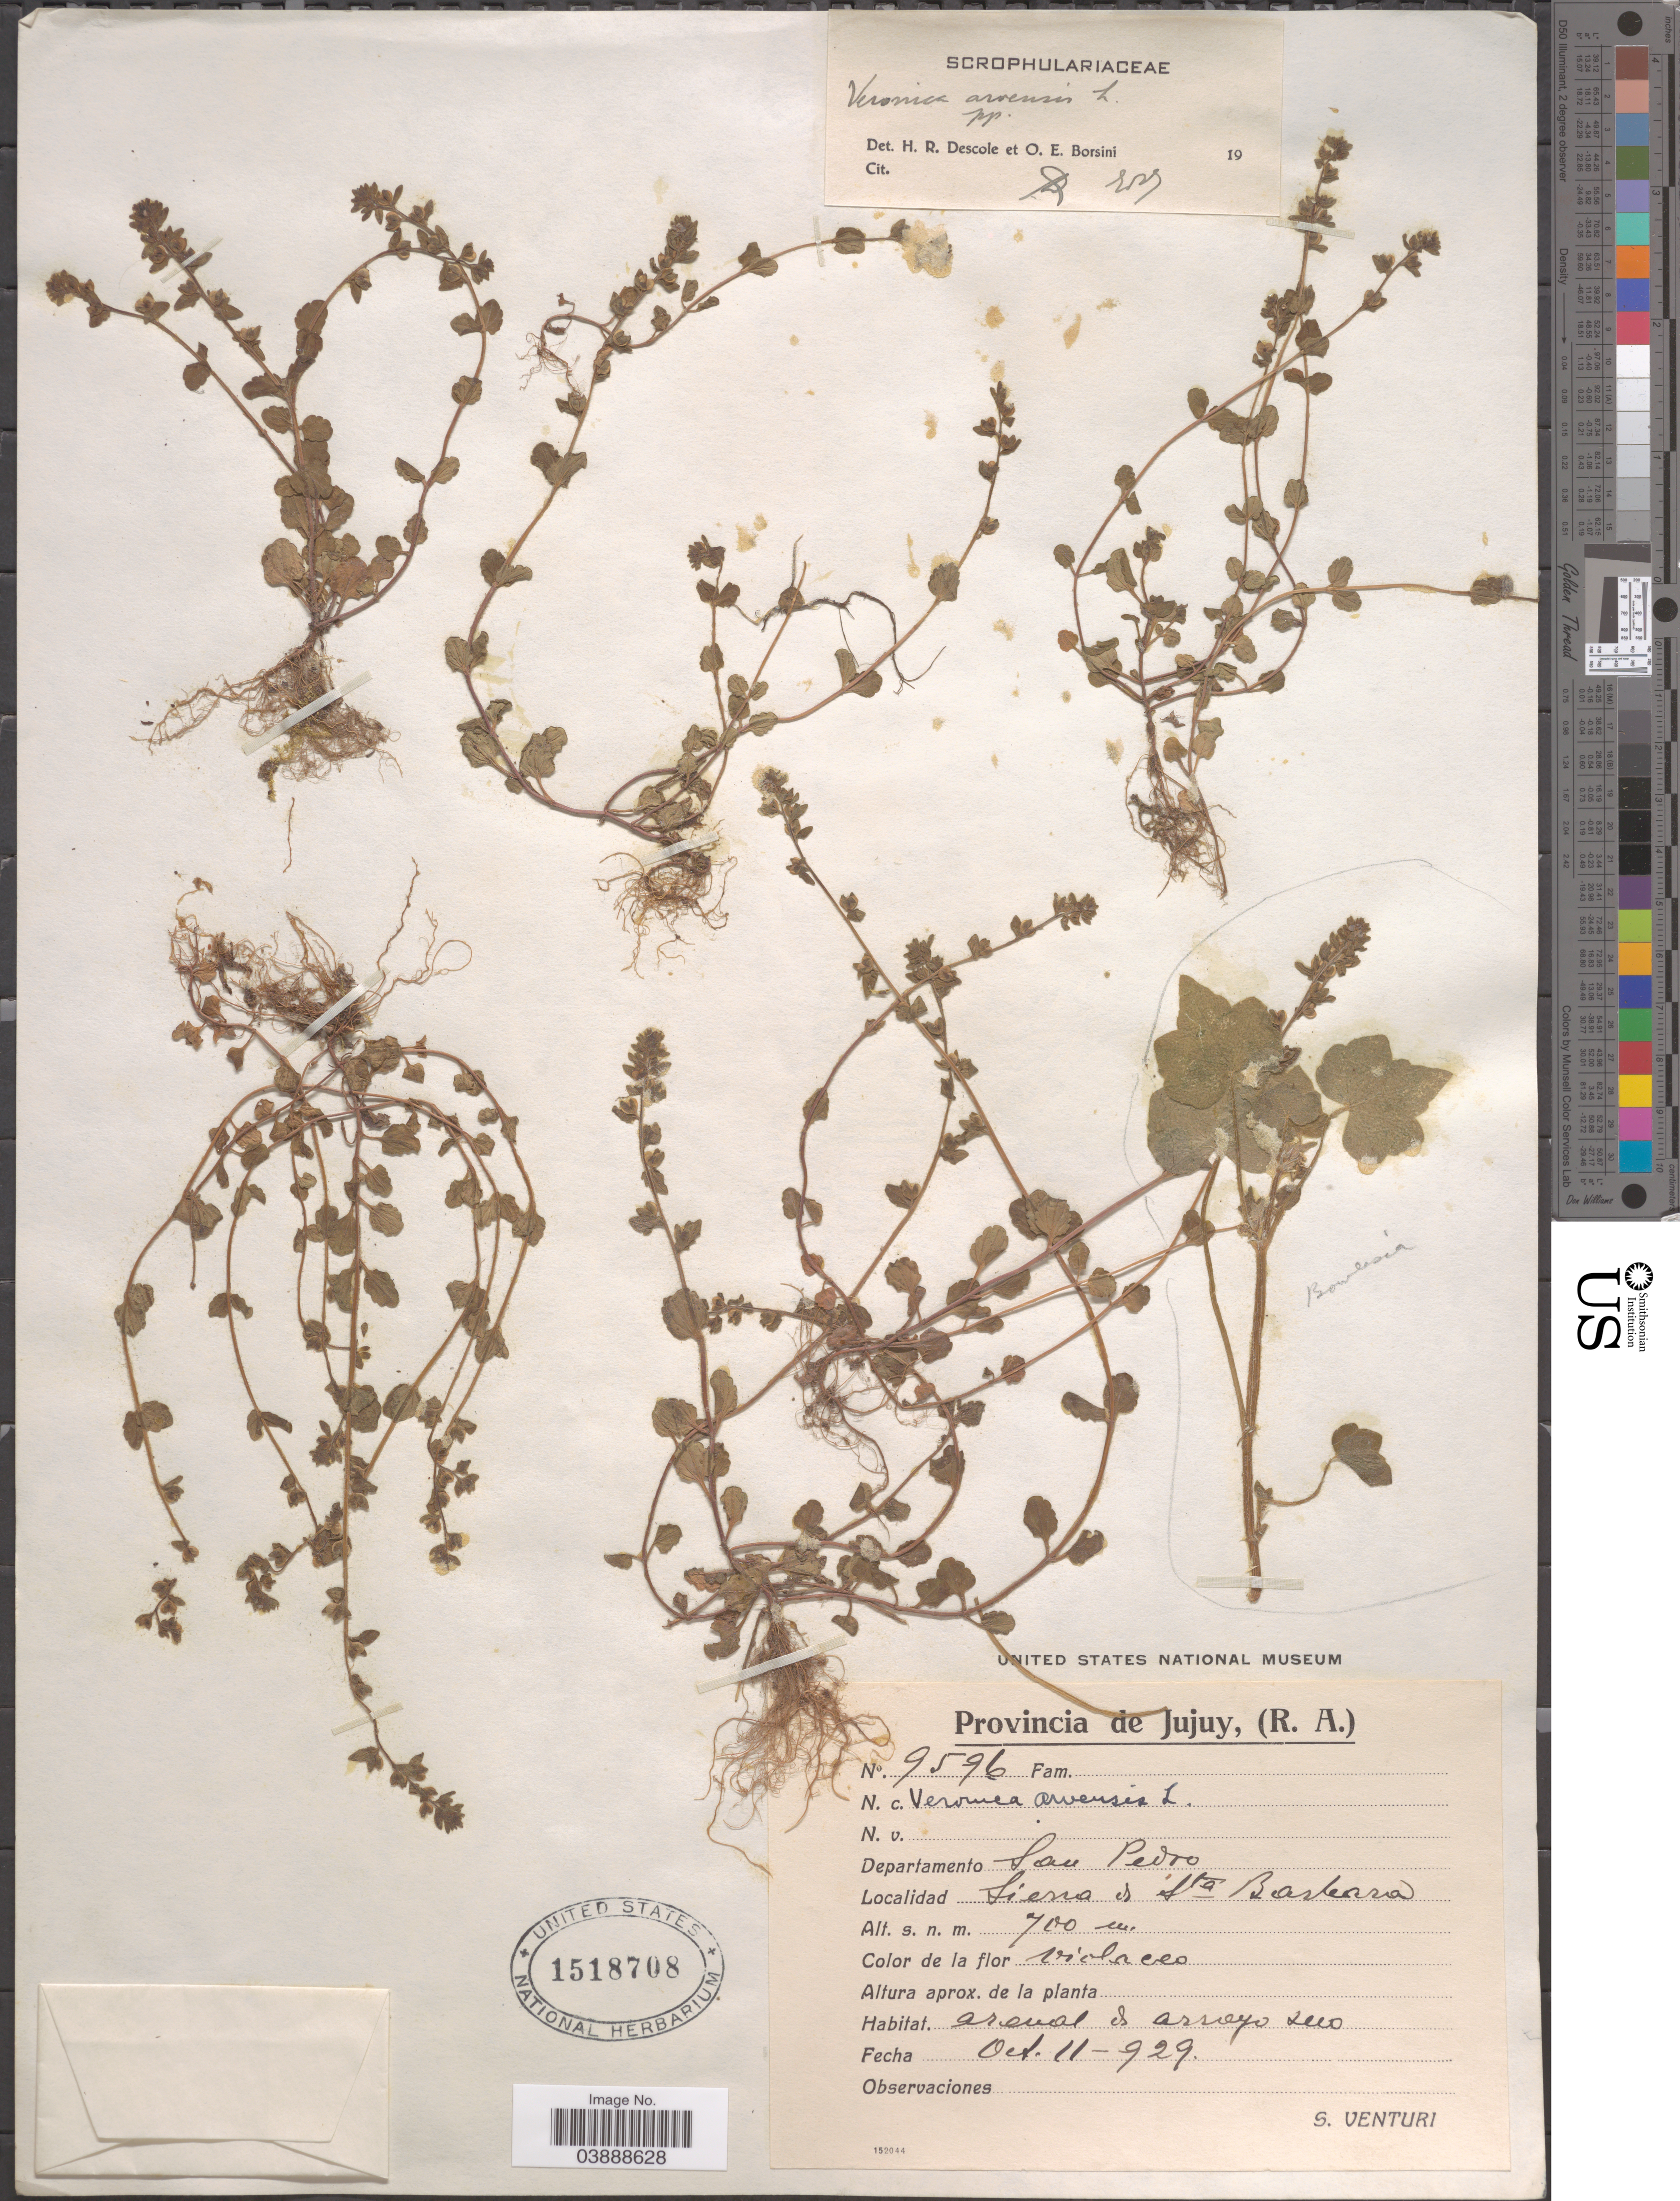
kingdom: Plantae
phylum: Tracheophyta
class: Magnoliopsida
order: Lamiales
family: Plantaginaceae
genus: Veronica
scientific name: Veronica arvensis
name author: L.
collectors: S. Venturi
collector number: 9596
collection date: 1929-10-11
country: Argentina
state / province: Jujuy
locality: Departamento San Pedro. Sierra do Sta Barbara.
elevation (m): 700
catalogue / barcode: US 1518708